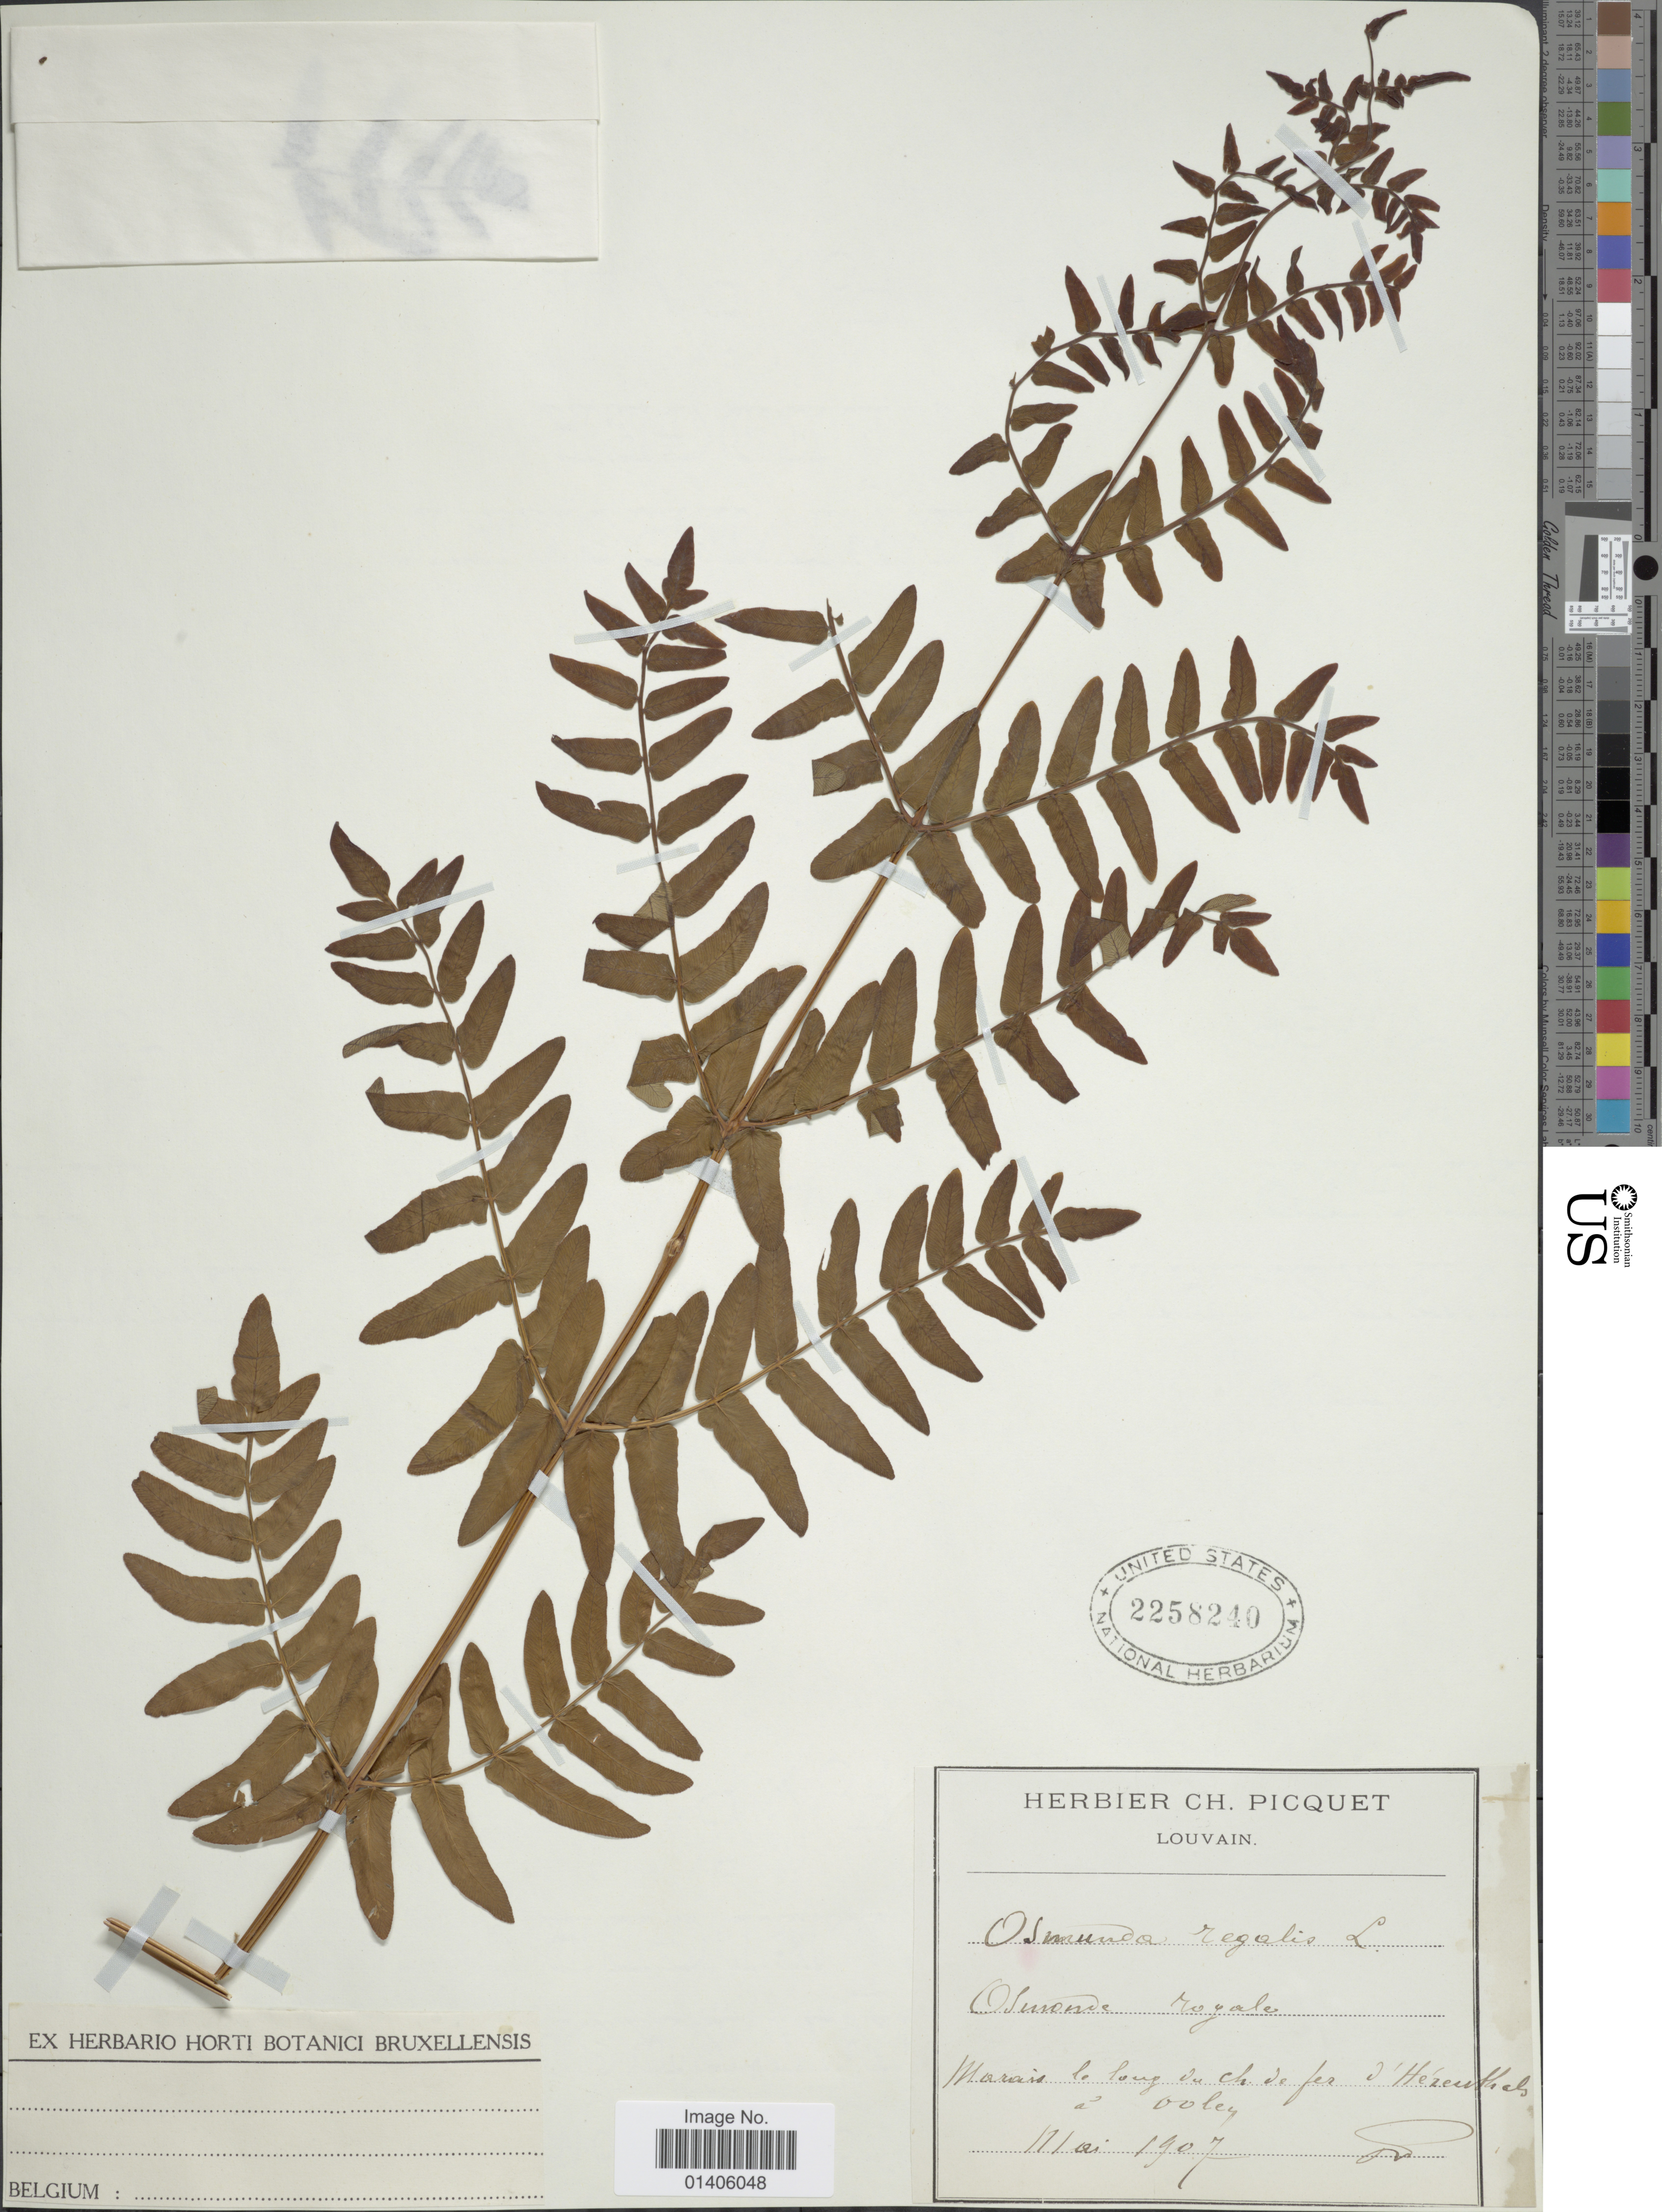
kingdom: Plantae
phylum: Tracheophyta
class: Polypodiopsida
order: Osmundales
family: Osmundaceae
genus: Osmunda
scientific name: Osmunda regalis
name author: L.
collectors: C. Picquet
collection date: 1907-05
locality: Marais le long du ch de fer i 'Hezentals [interpreted]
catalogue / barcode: US 2258240